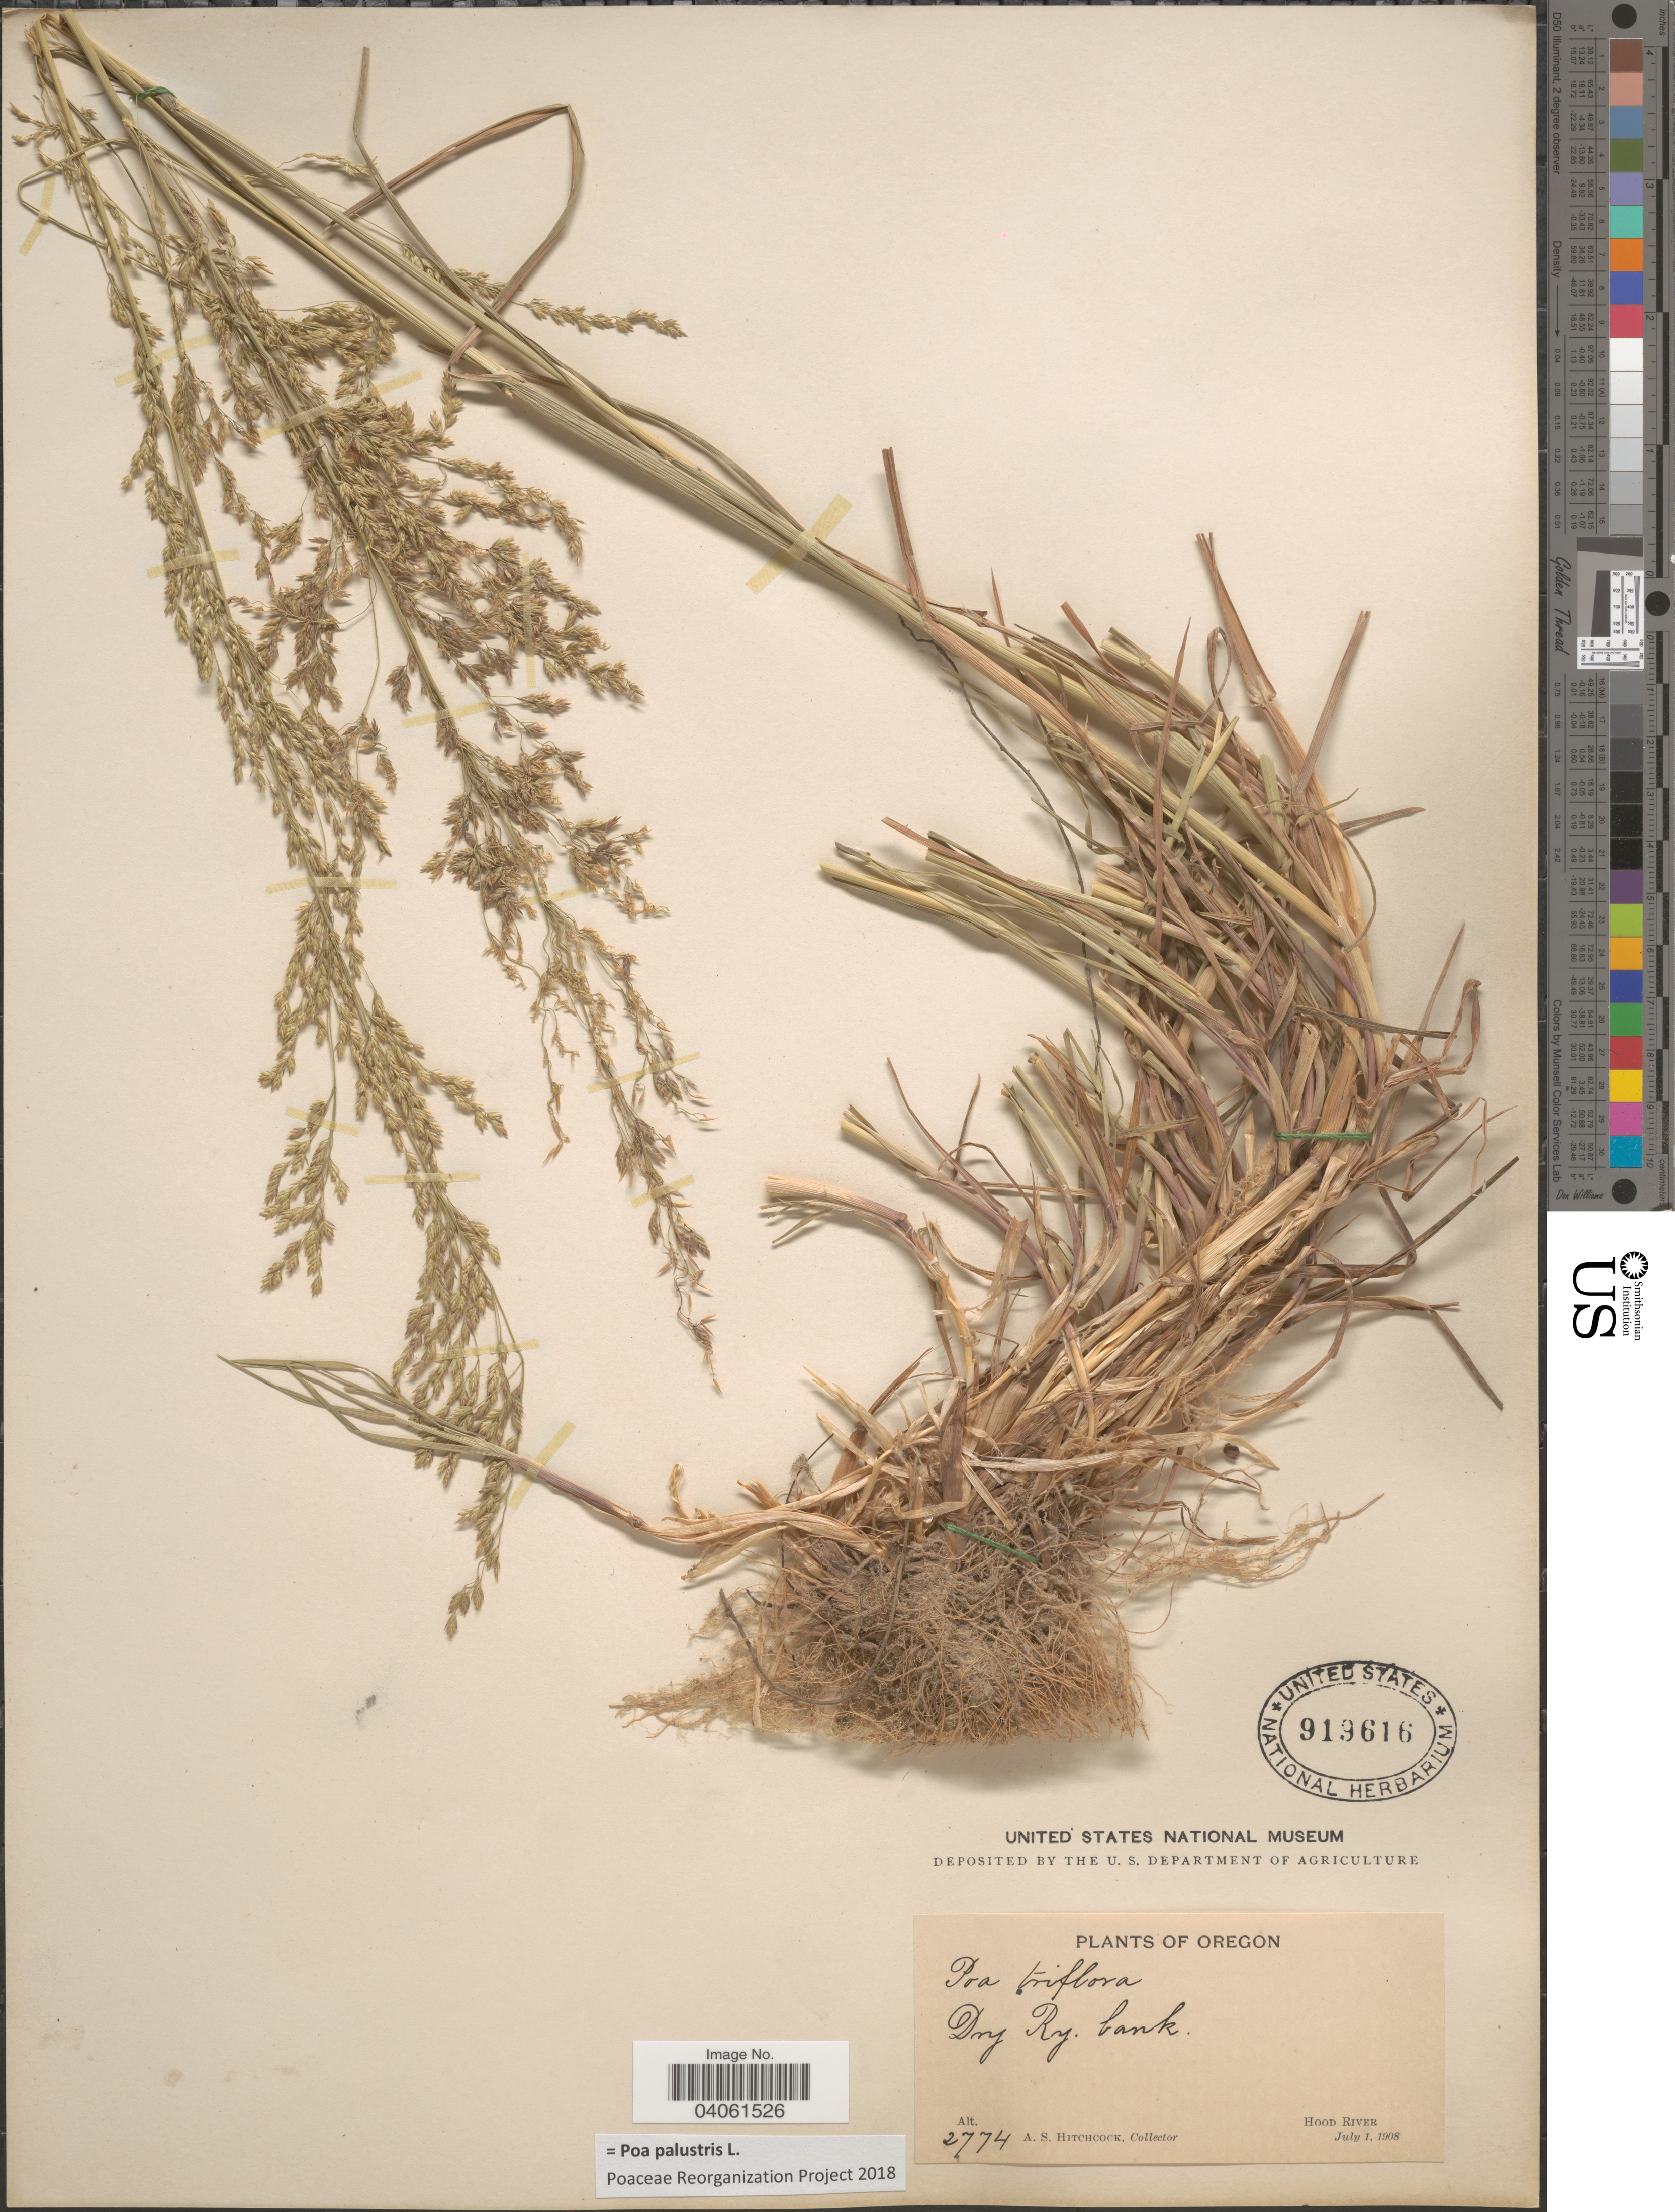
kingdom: Plantae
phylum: Tracheophyta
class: Liliopsida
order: Poales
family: Poaceae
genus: Poa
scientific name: Poa palustris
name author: L.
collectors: A. S. Hitchcock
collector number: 2774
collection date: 1908-07-01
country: United States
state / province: Oregon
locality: Dry Ry. bank. Hood River.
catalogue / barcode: US 919616